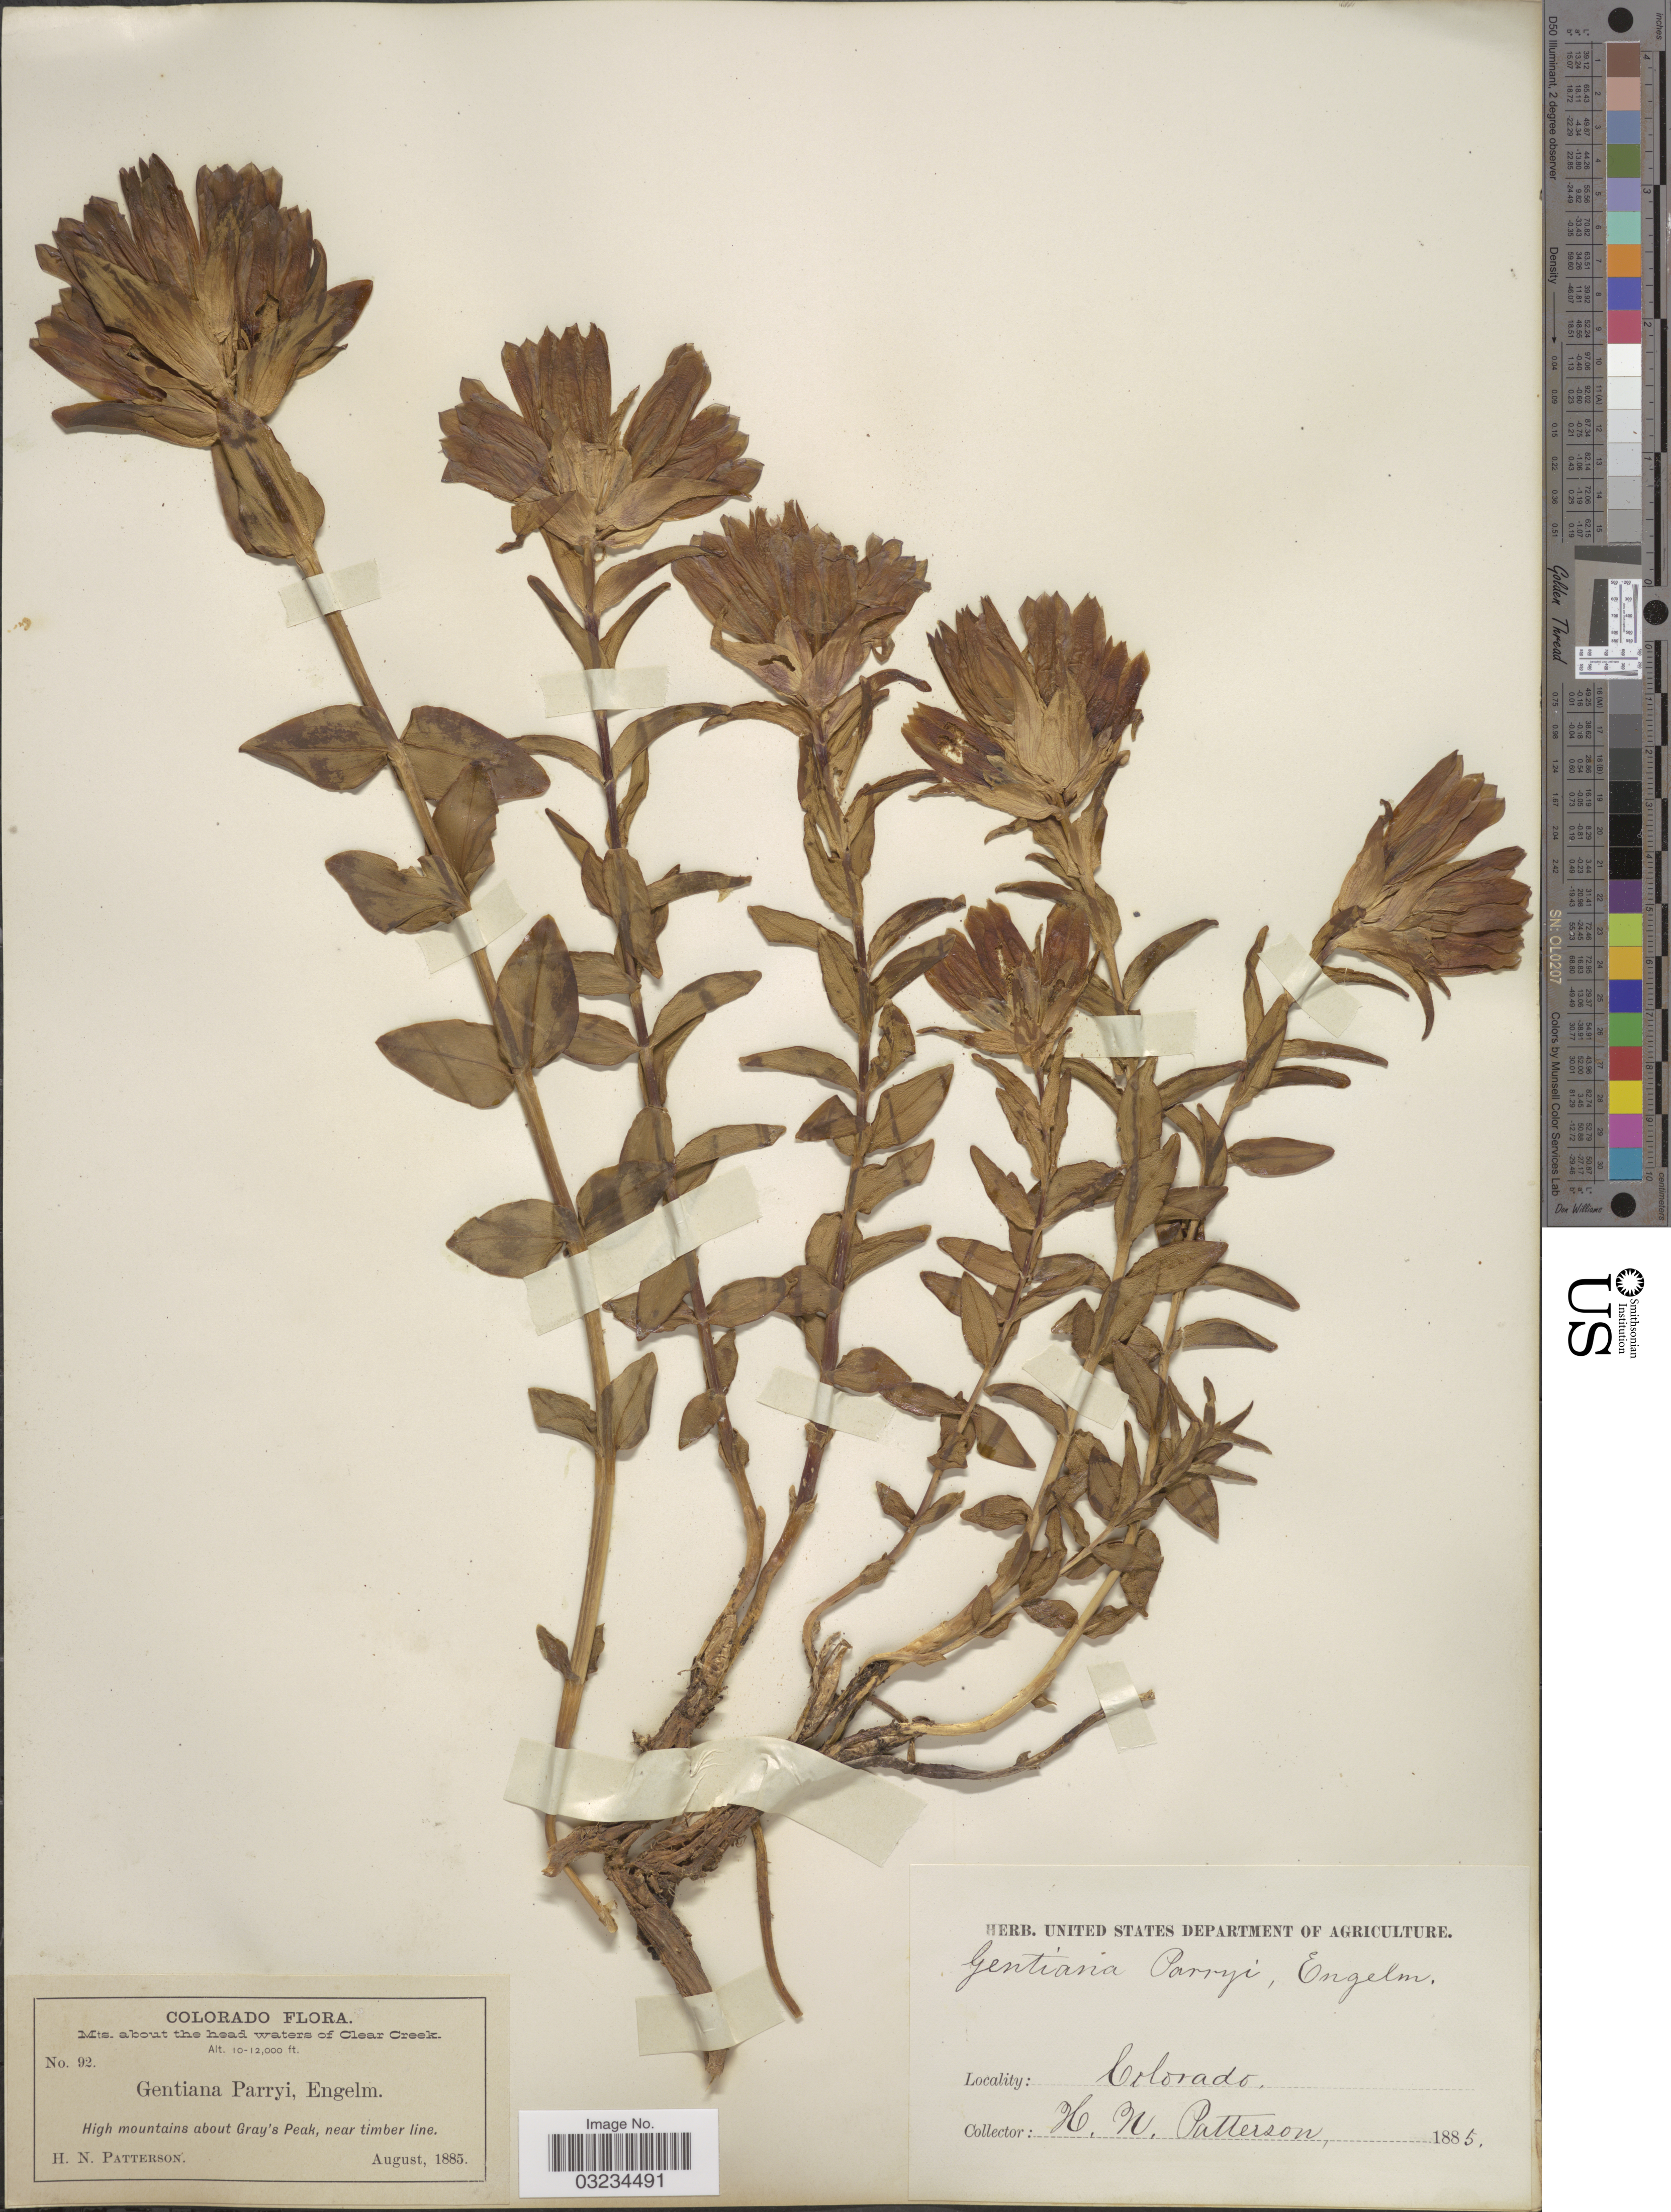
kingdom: Plantae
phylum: Tracheophyta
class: Magnoliopsida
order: Gentianales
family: Gentianaceae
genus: Gentiana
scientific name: Gentiana parryi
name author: Engelm.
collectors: H. N. Patterson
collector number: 92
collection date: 1885-08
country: United States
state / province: Colorado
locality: Mts. about the head waters of Clear Creek. High mountains about Gray's Peak, near timber line.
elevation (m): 3048